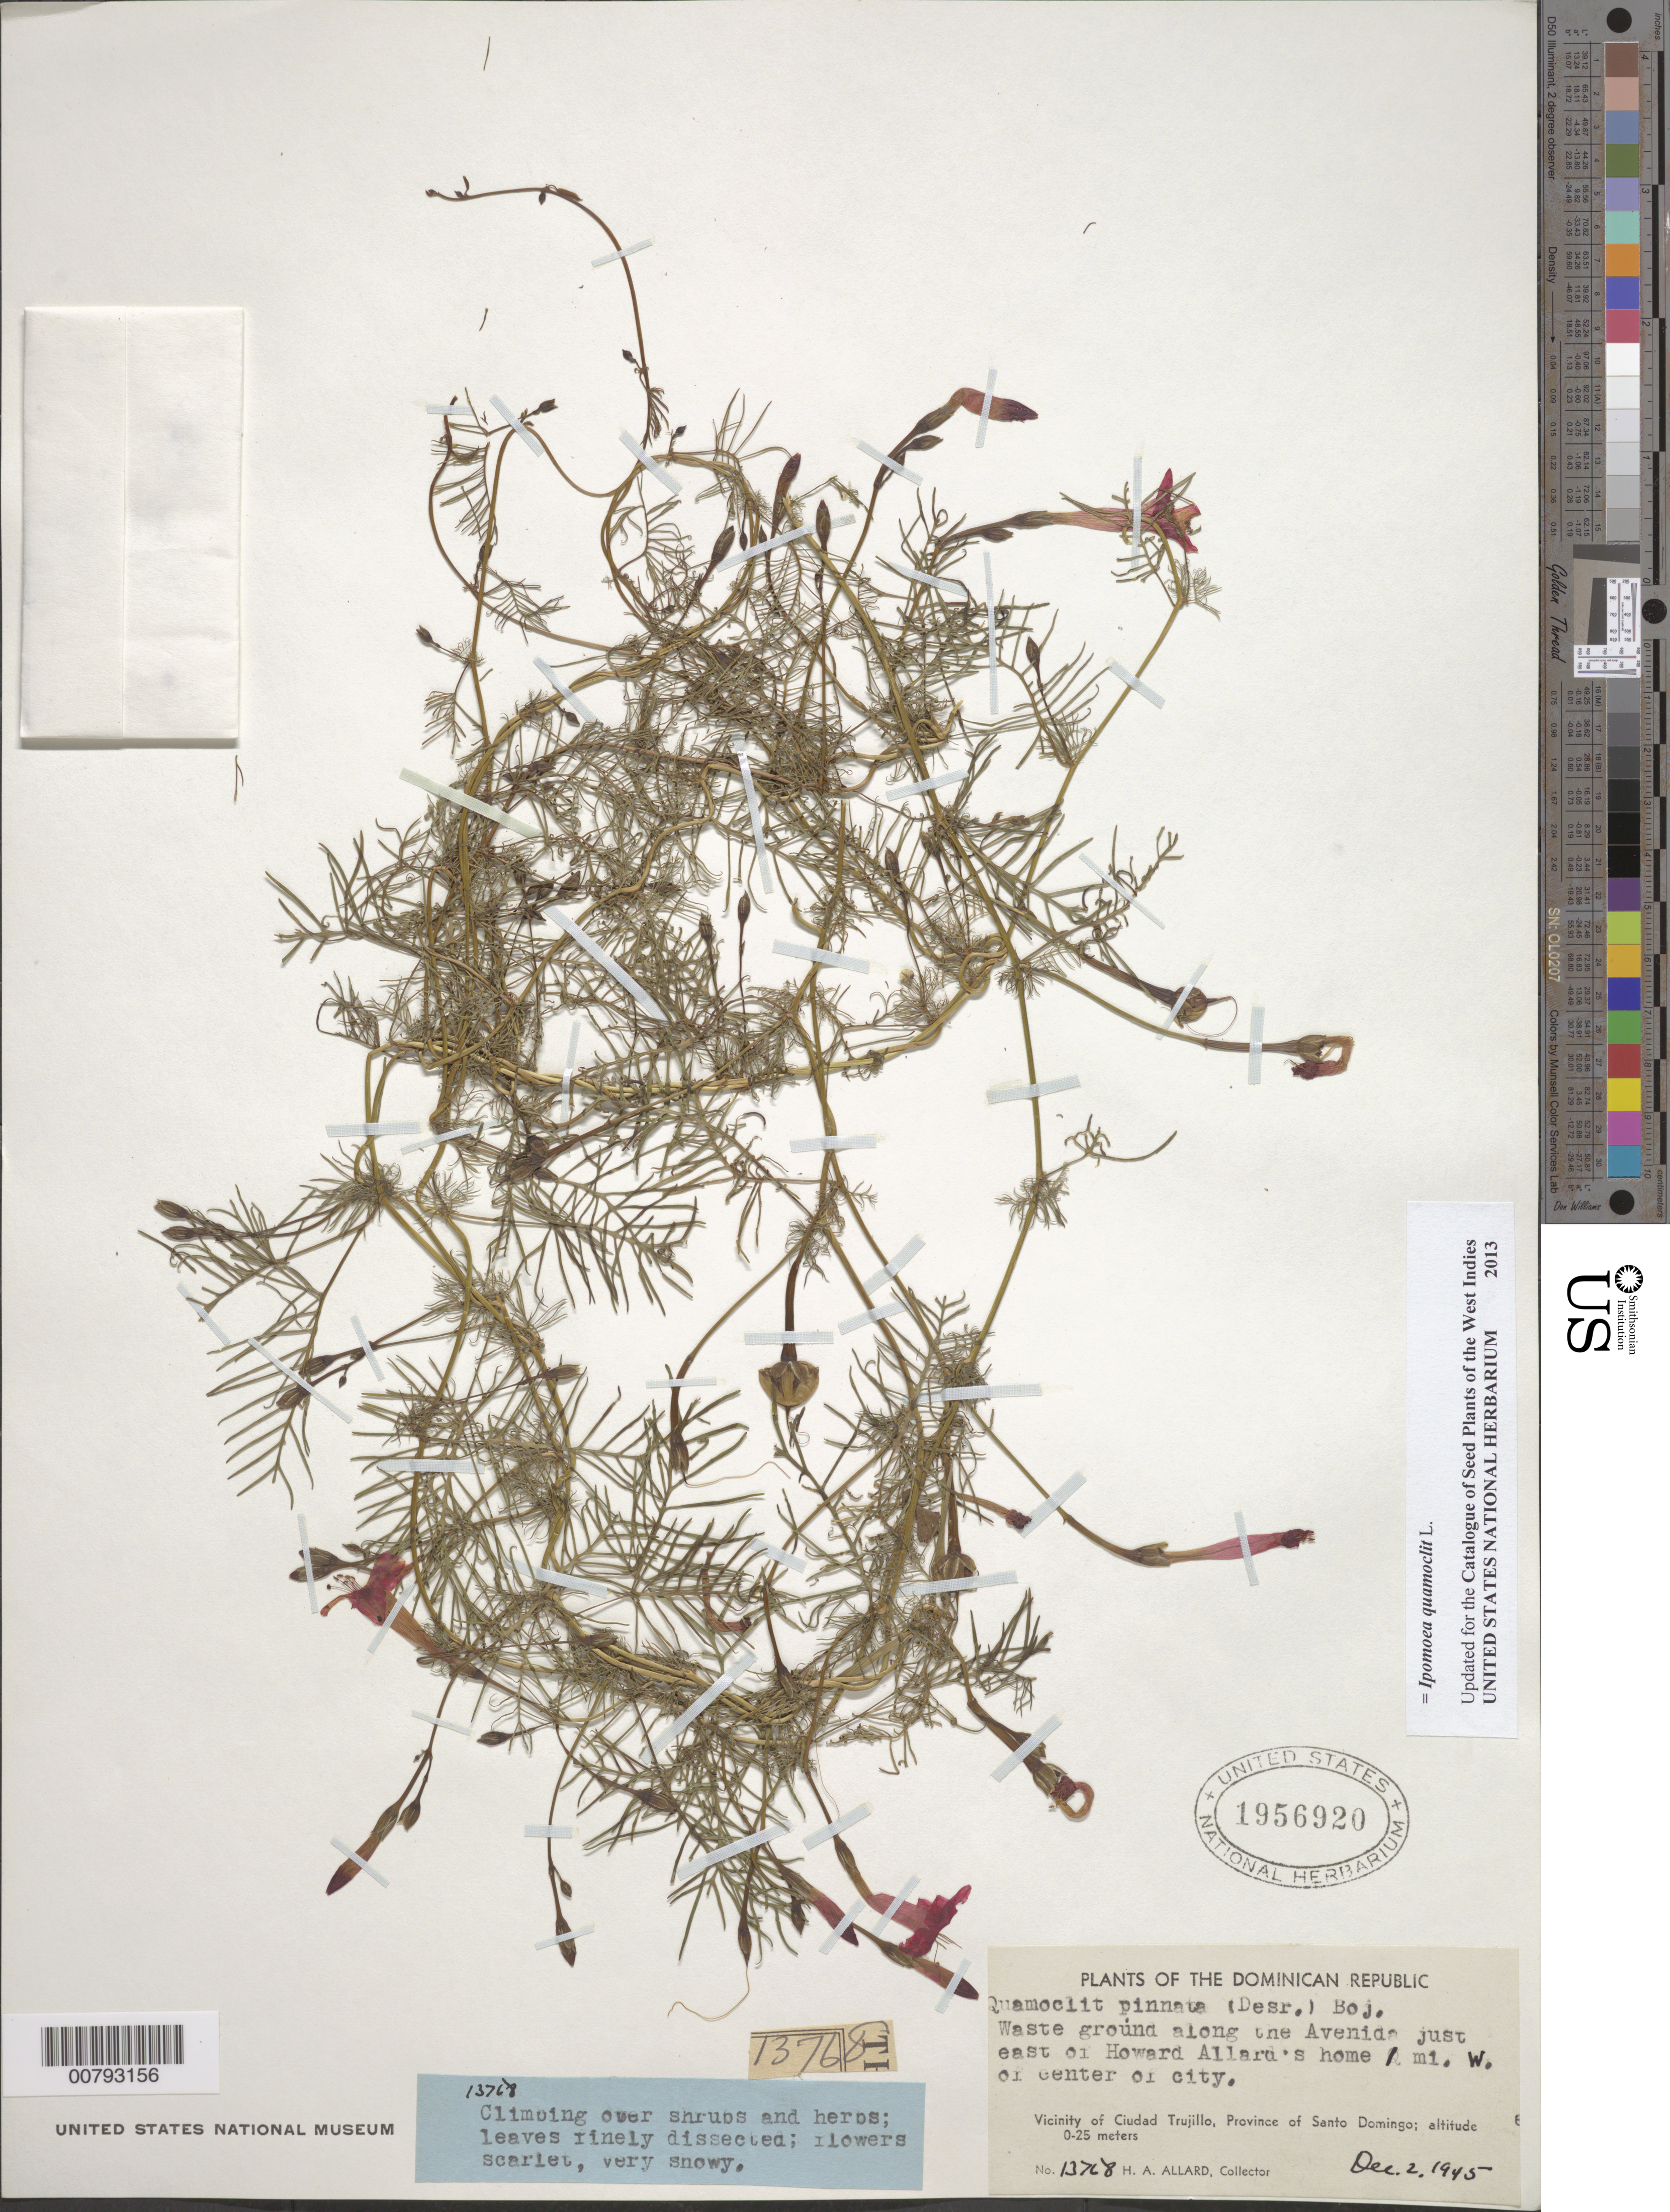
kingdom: Plantae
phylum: Tracheophyta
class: Magnoliopsida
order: Solanales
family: Convolvulaceae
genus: Ipomoea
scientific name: Ipomoea quamoclit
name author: L.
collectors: H. A. Allard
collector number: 13768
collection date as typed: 02 Dec 1945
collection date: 1945-12-02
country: Dominican Republic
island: Hispaniola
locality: Province of Santo Domingo, vicinity of Ciudad Trujillo, along the Avenida just east of Howard Allard's home, 1 mile W. of Center of city.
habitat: Waste ground.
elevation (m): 0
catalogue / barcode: US 1956920